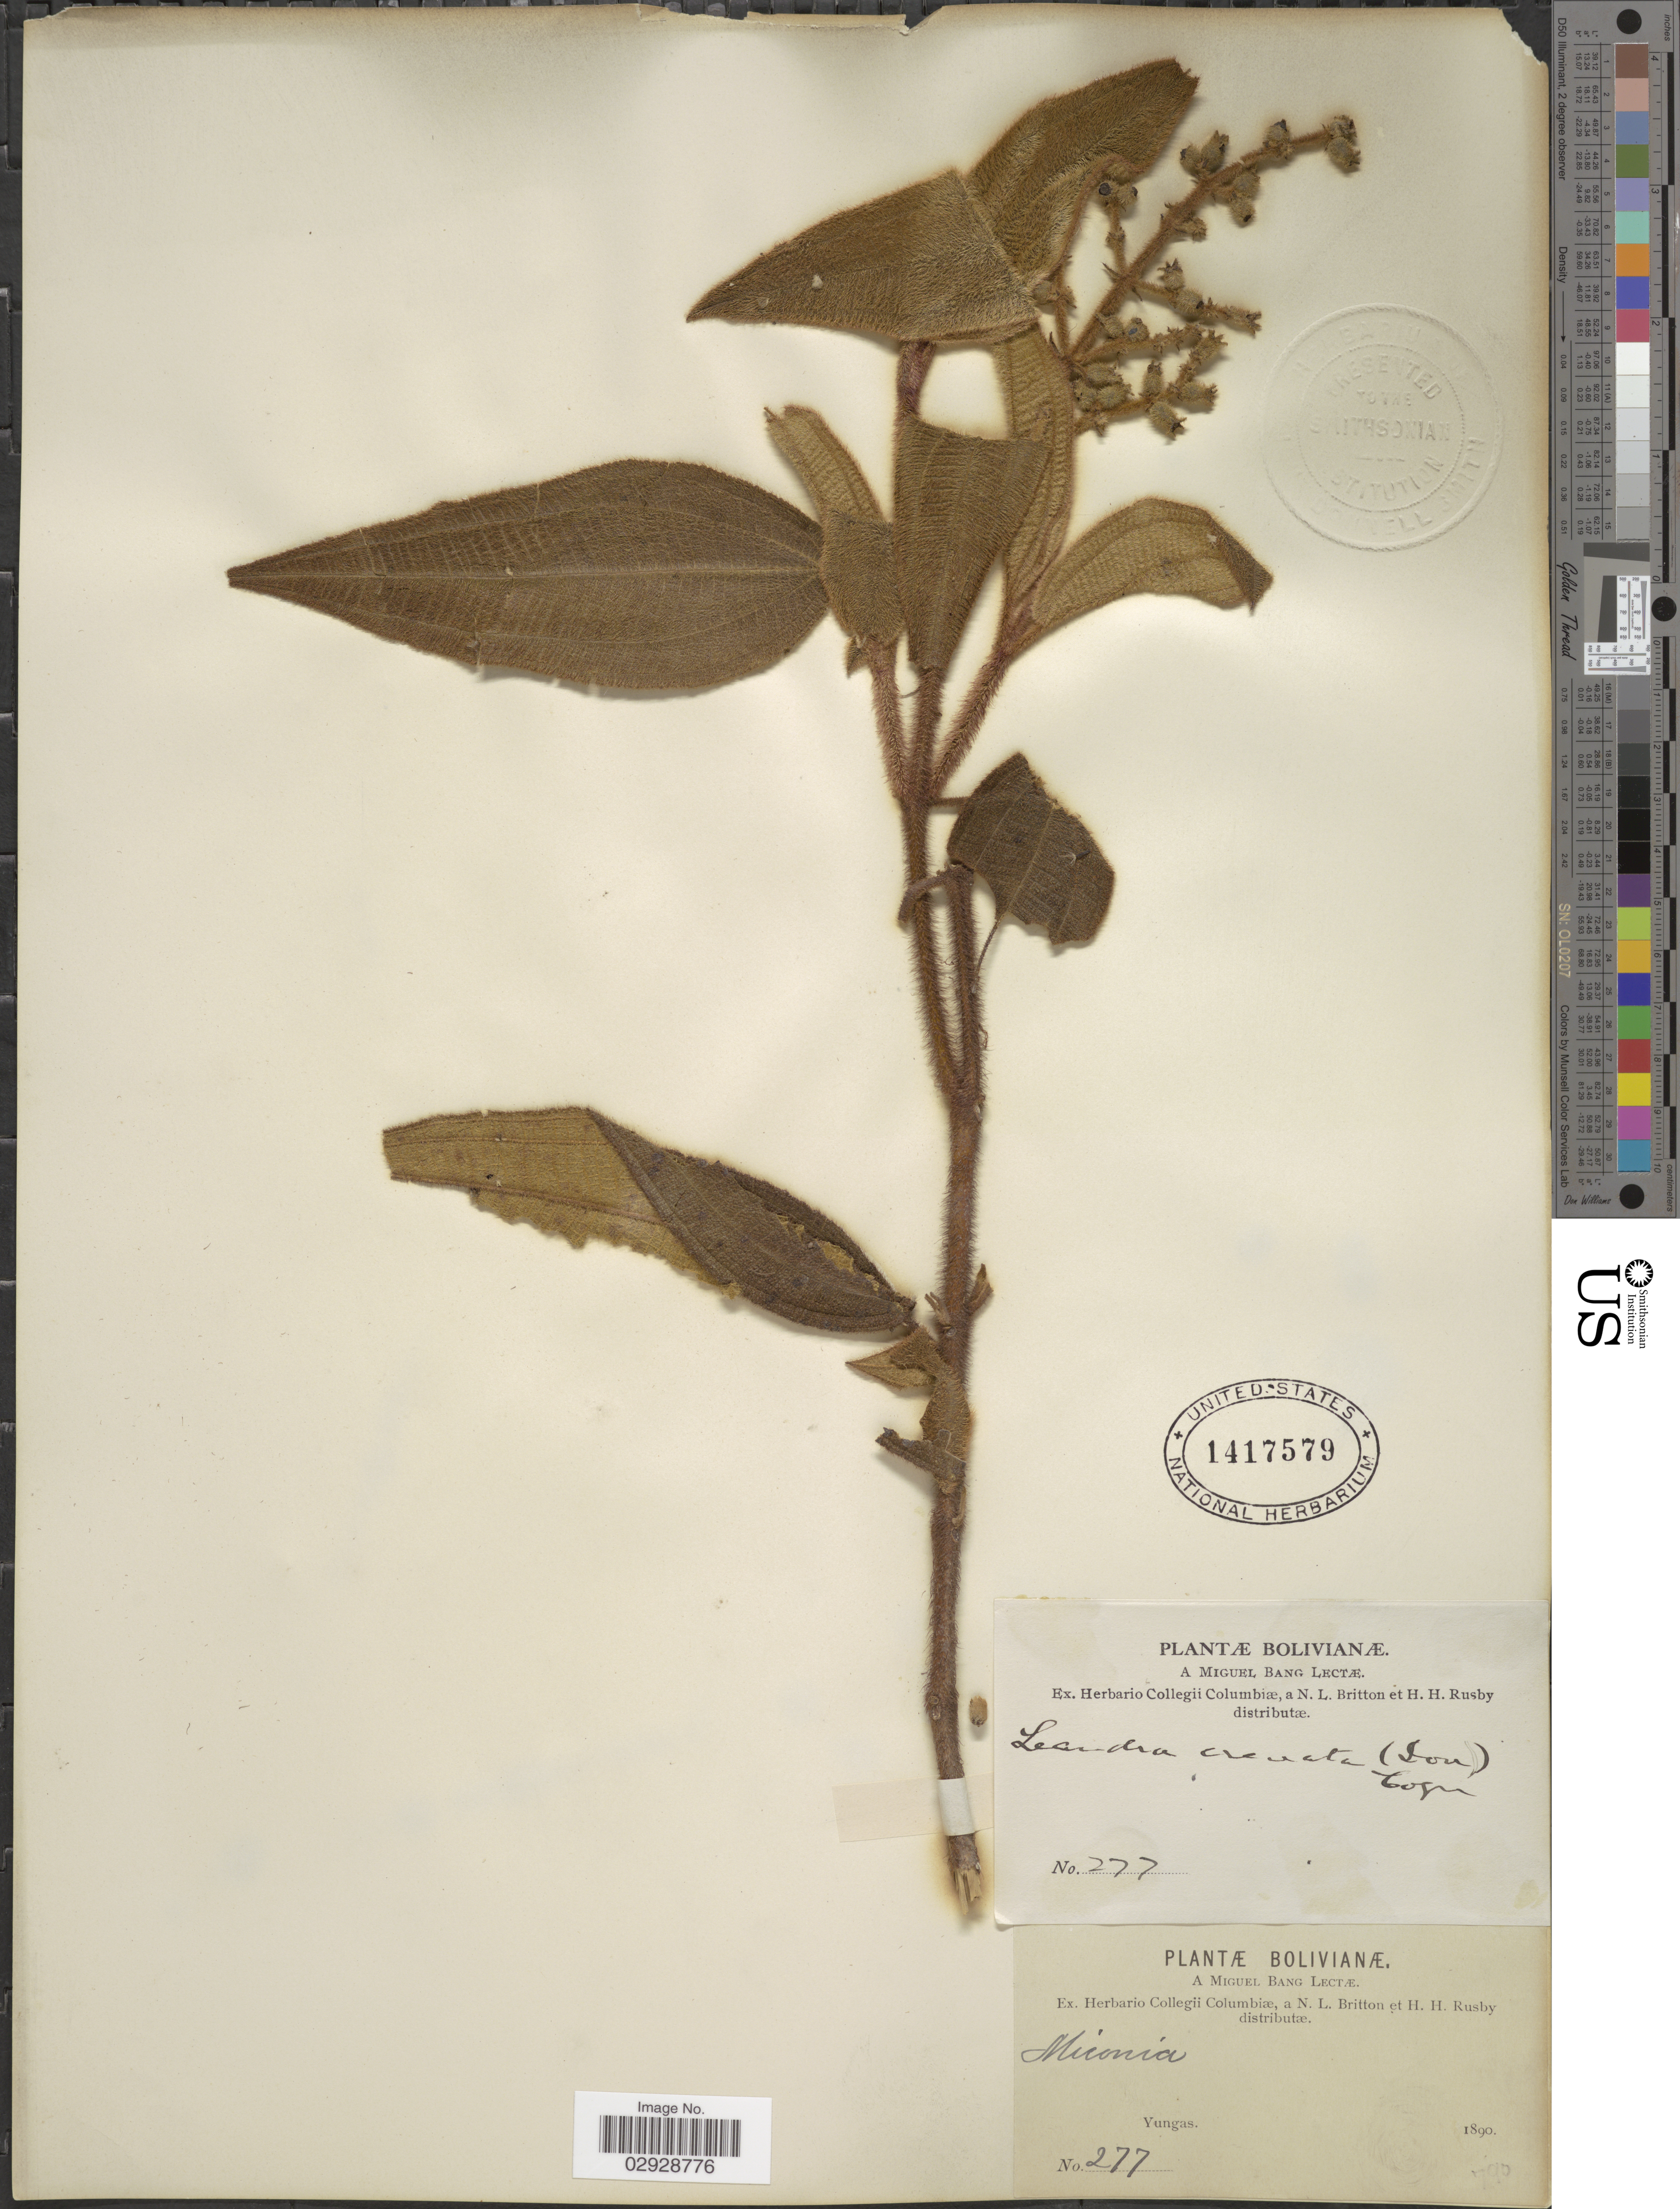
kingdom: Plantae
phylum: Tracheophyta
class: Magnoliopsida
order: Myrtales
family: Melastomataceae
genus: Leandra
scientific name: Leandra crenata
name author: (D. Don) Cogn.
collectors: M. Bang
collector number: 277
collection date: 1890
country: Bolivia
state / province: La Paz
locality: Yungas.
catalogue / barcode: US 1417579